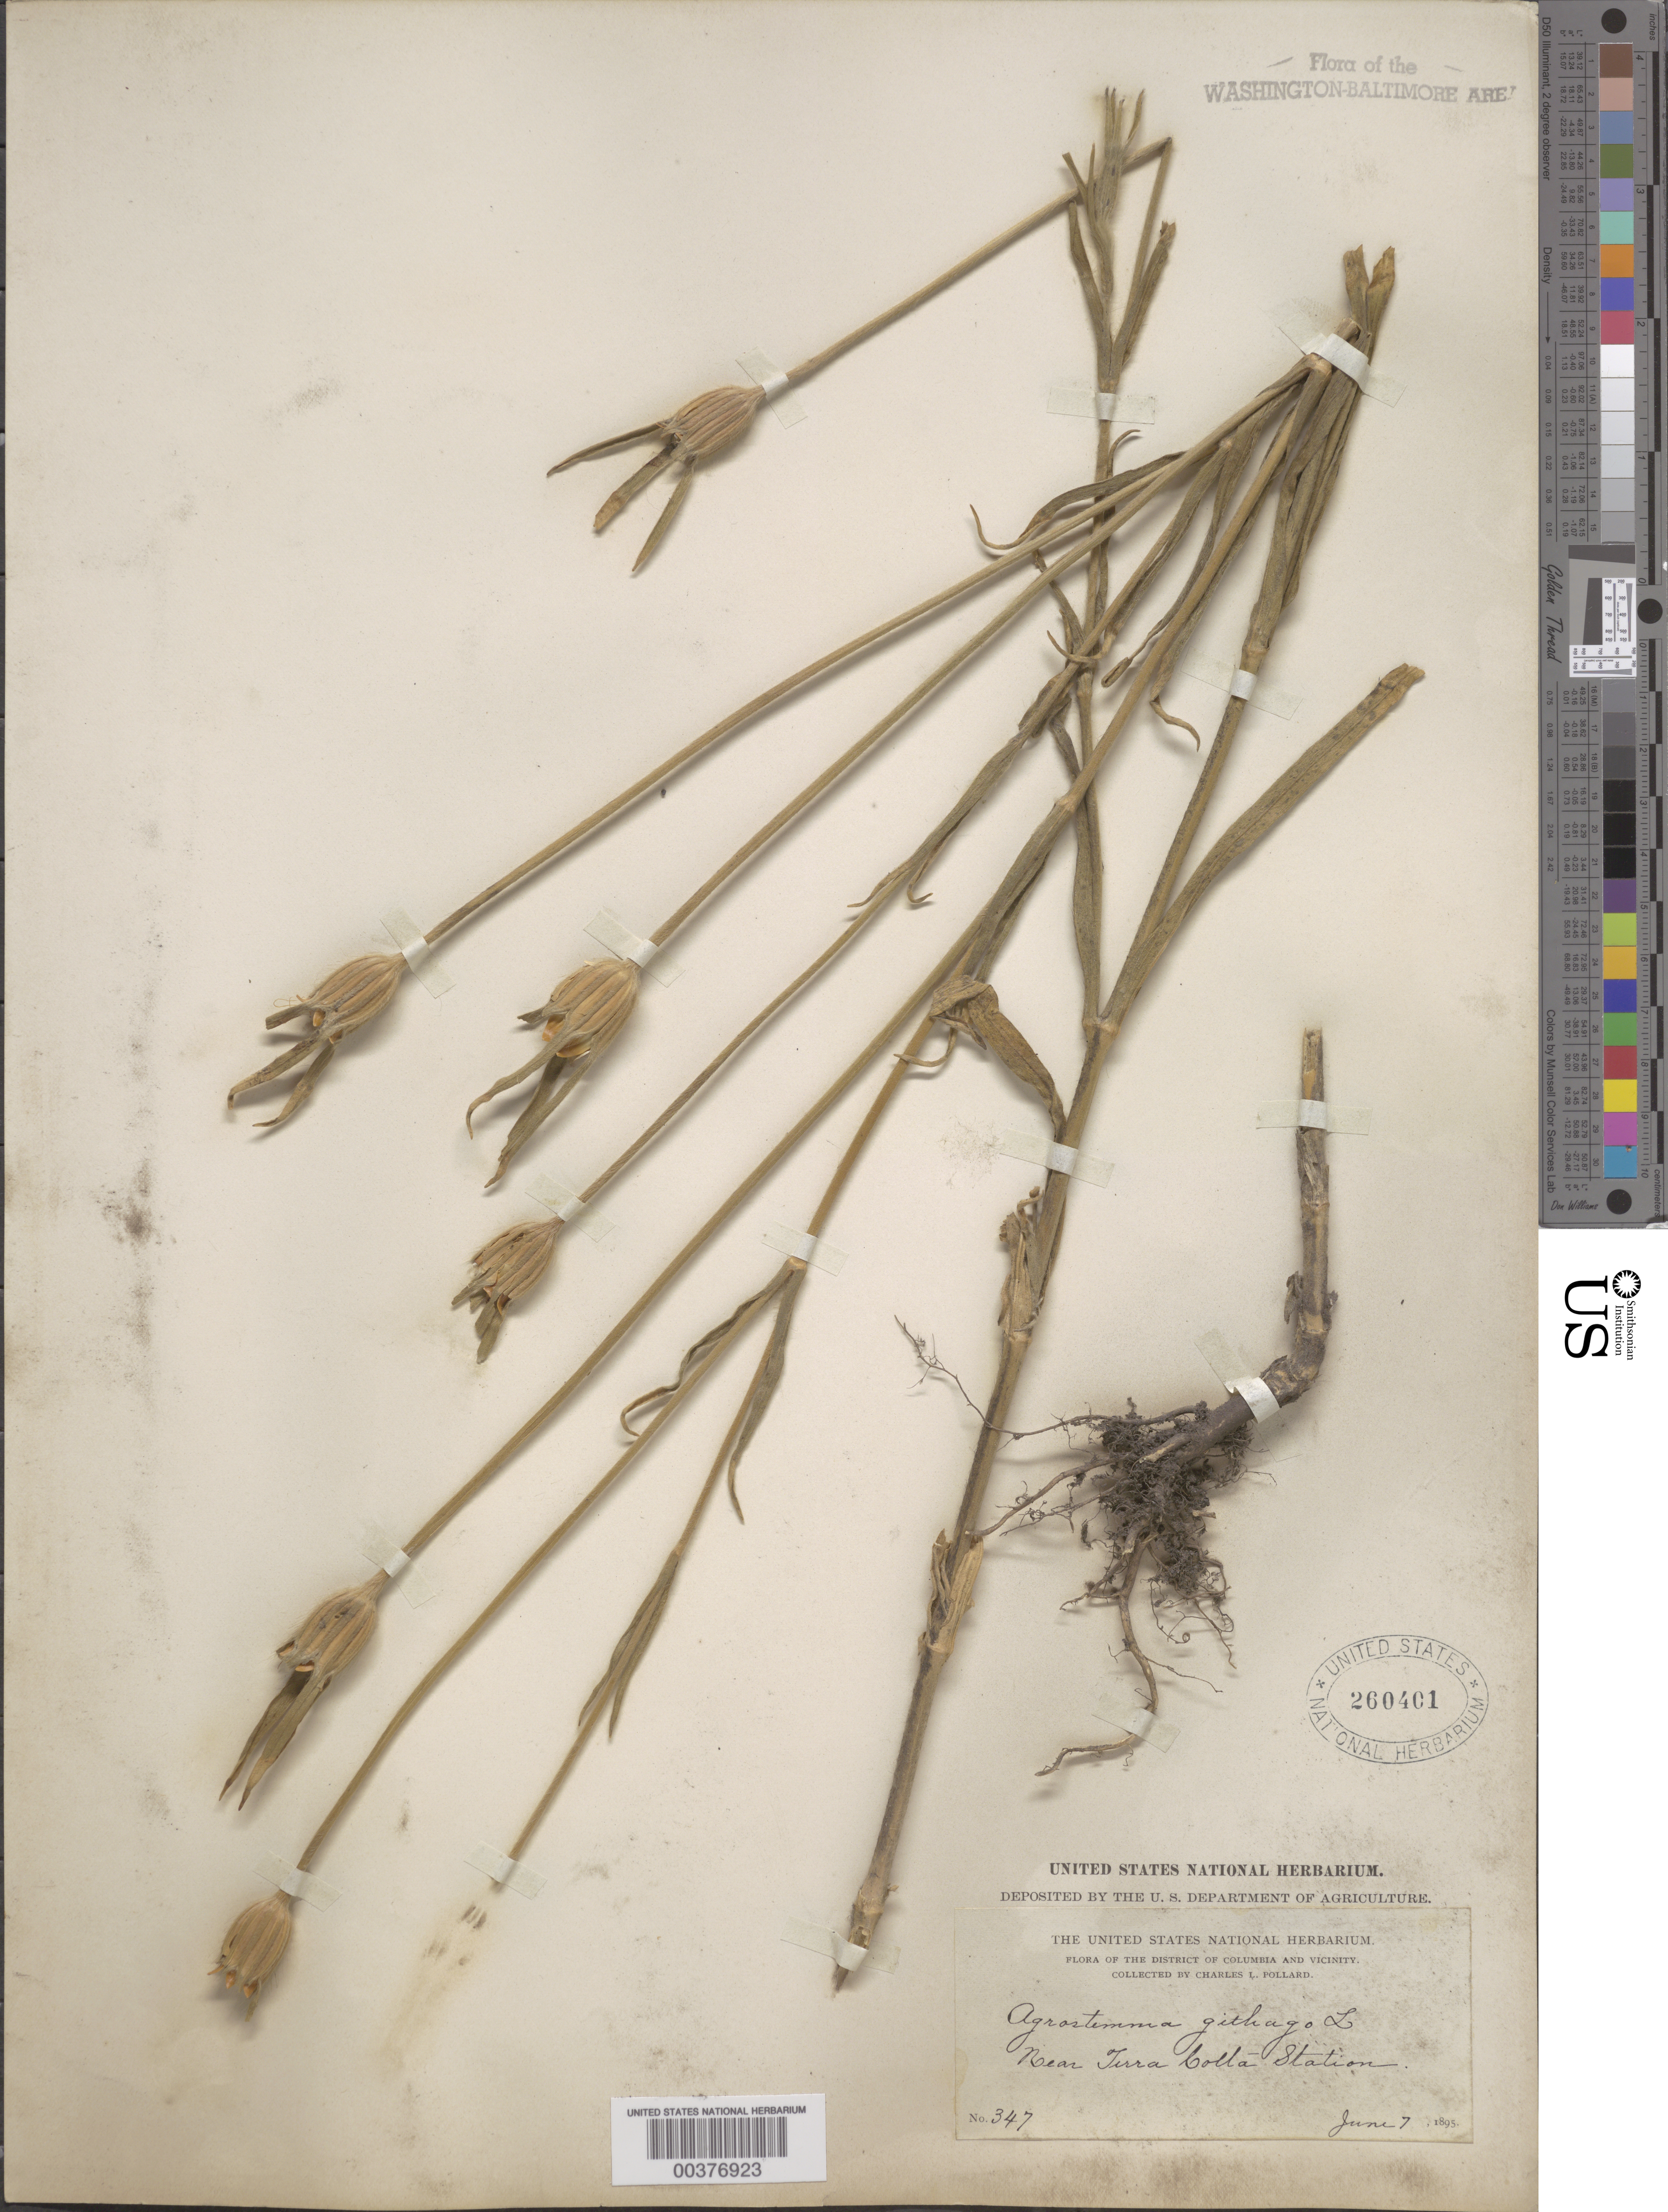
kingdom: Plantae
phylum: Tracheophyta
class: Magnoliopsida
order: Caryophyllales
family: Caryophyllaceae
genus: Agrostemma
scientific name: Agrostemma githago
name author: L.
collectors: C. L. Pollard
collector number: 347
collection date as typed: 07 Jun 1895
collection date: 1895-06-07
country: United States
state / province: District of Columbia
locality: Terra Cotta Station vicinity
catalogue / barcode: US 260401